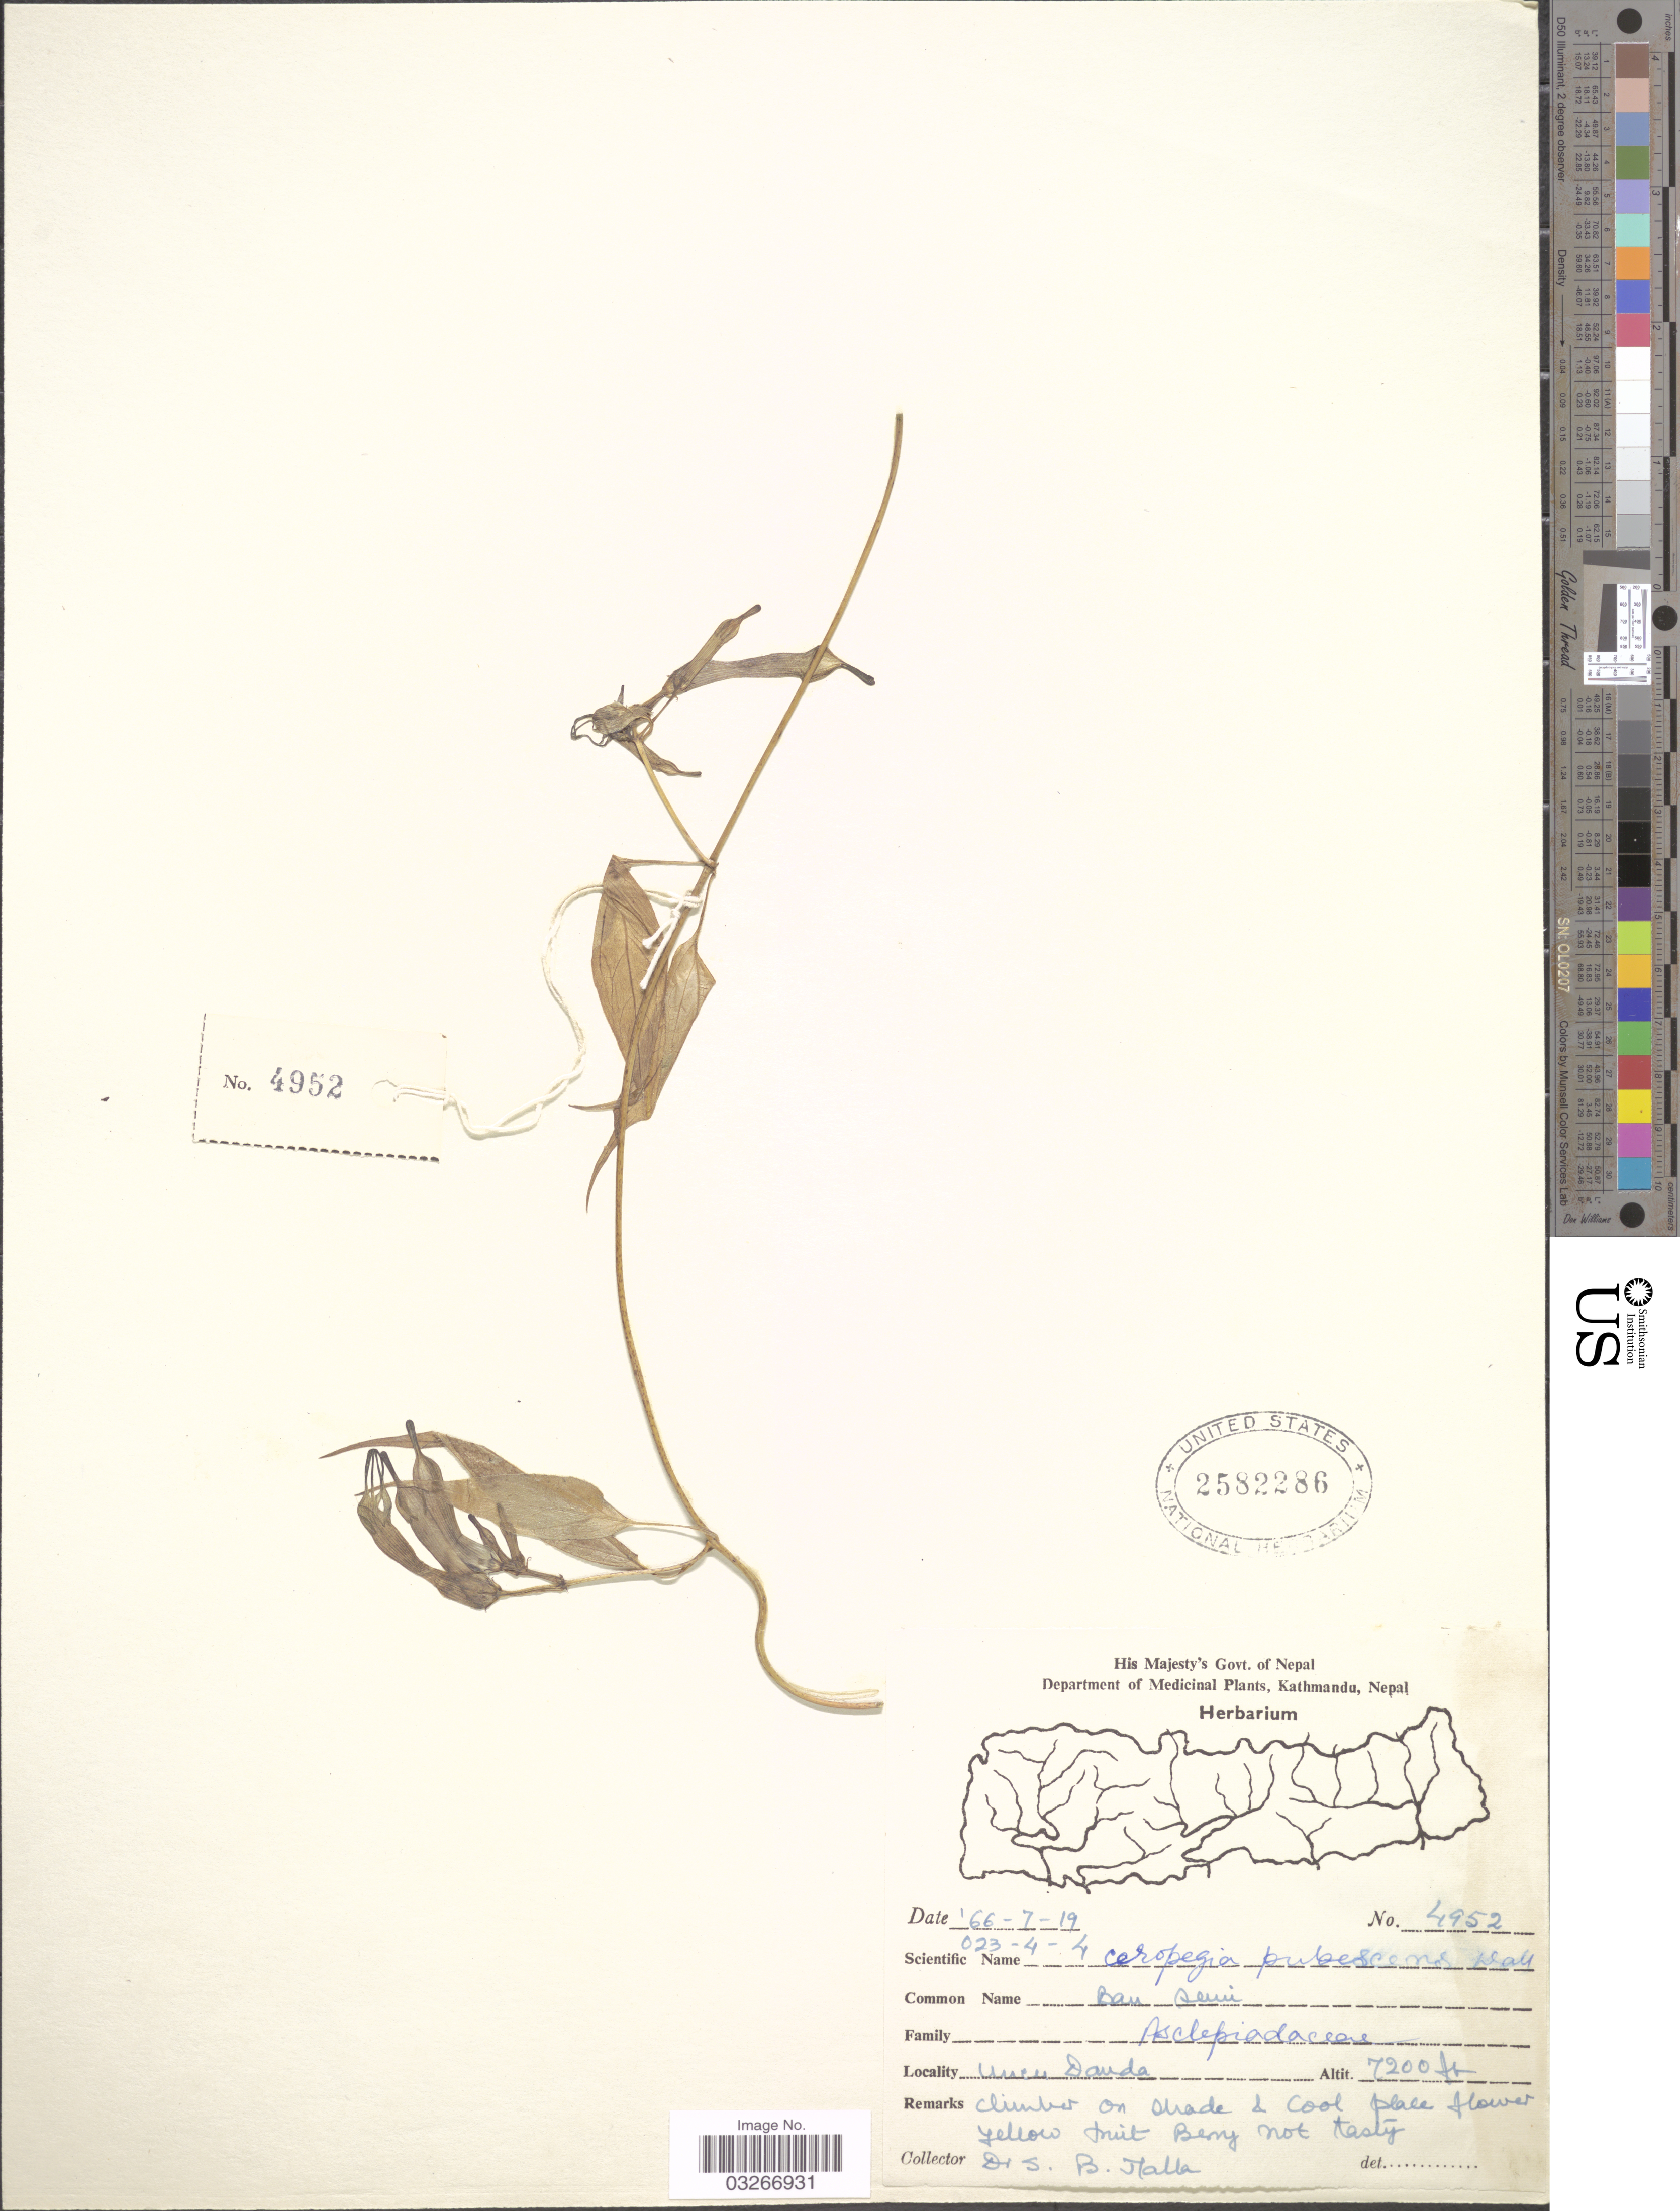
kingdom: Plantae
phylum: Tracheophyta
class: Magnoliopsida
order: Gentianales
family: Apocynaceae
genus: Ceropegia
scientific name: Ceropegia pubescens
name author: Wall.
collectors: S. Malla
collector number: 4952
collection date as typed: Transcribed d/m/y: 19/7/66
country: Nepal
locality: Uuzu Danda. [interpreted]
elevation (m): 2195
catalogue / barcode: US 2582286